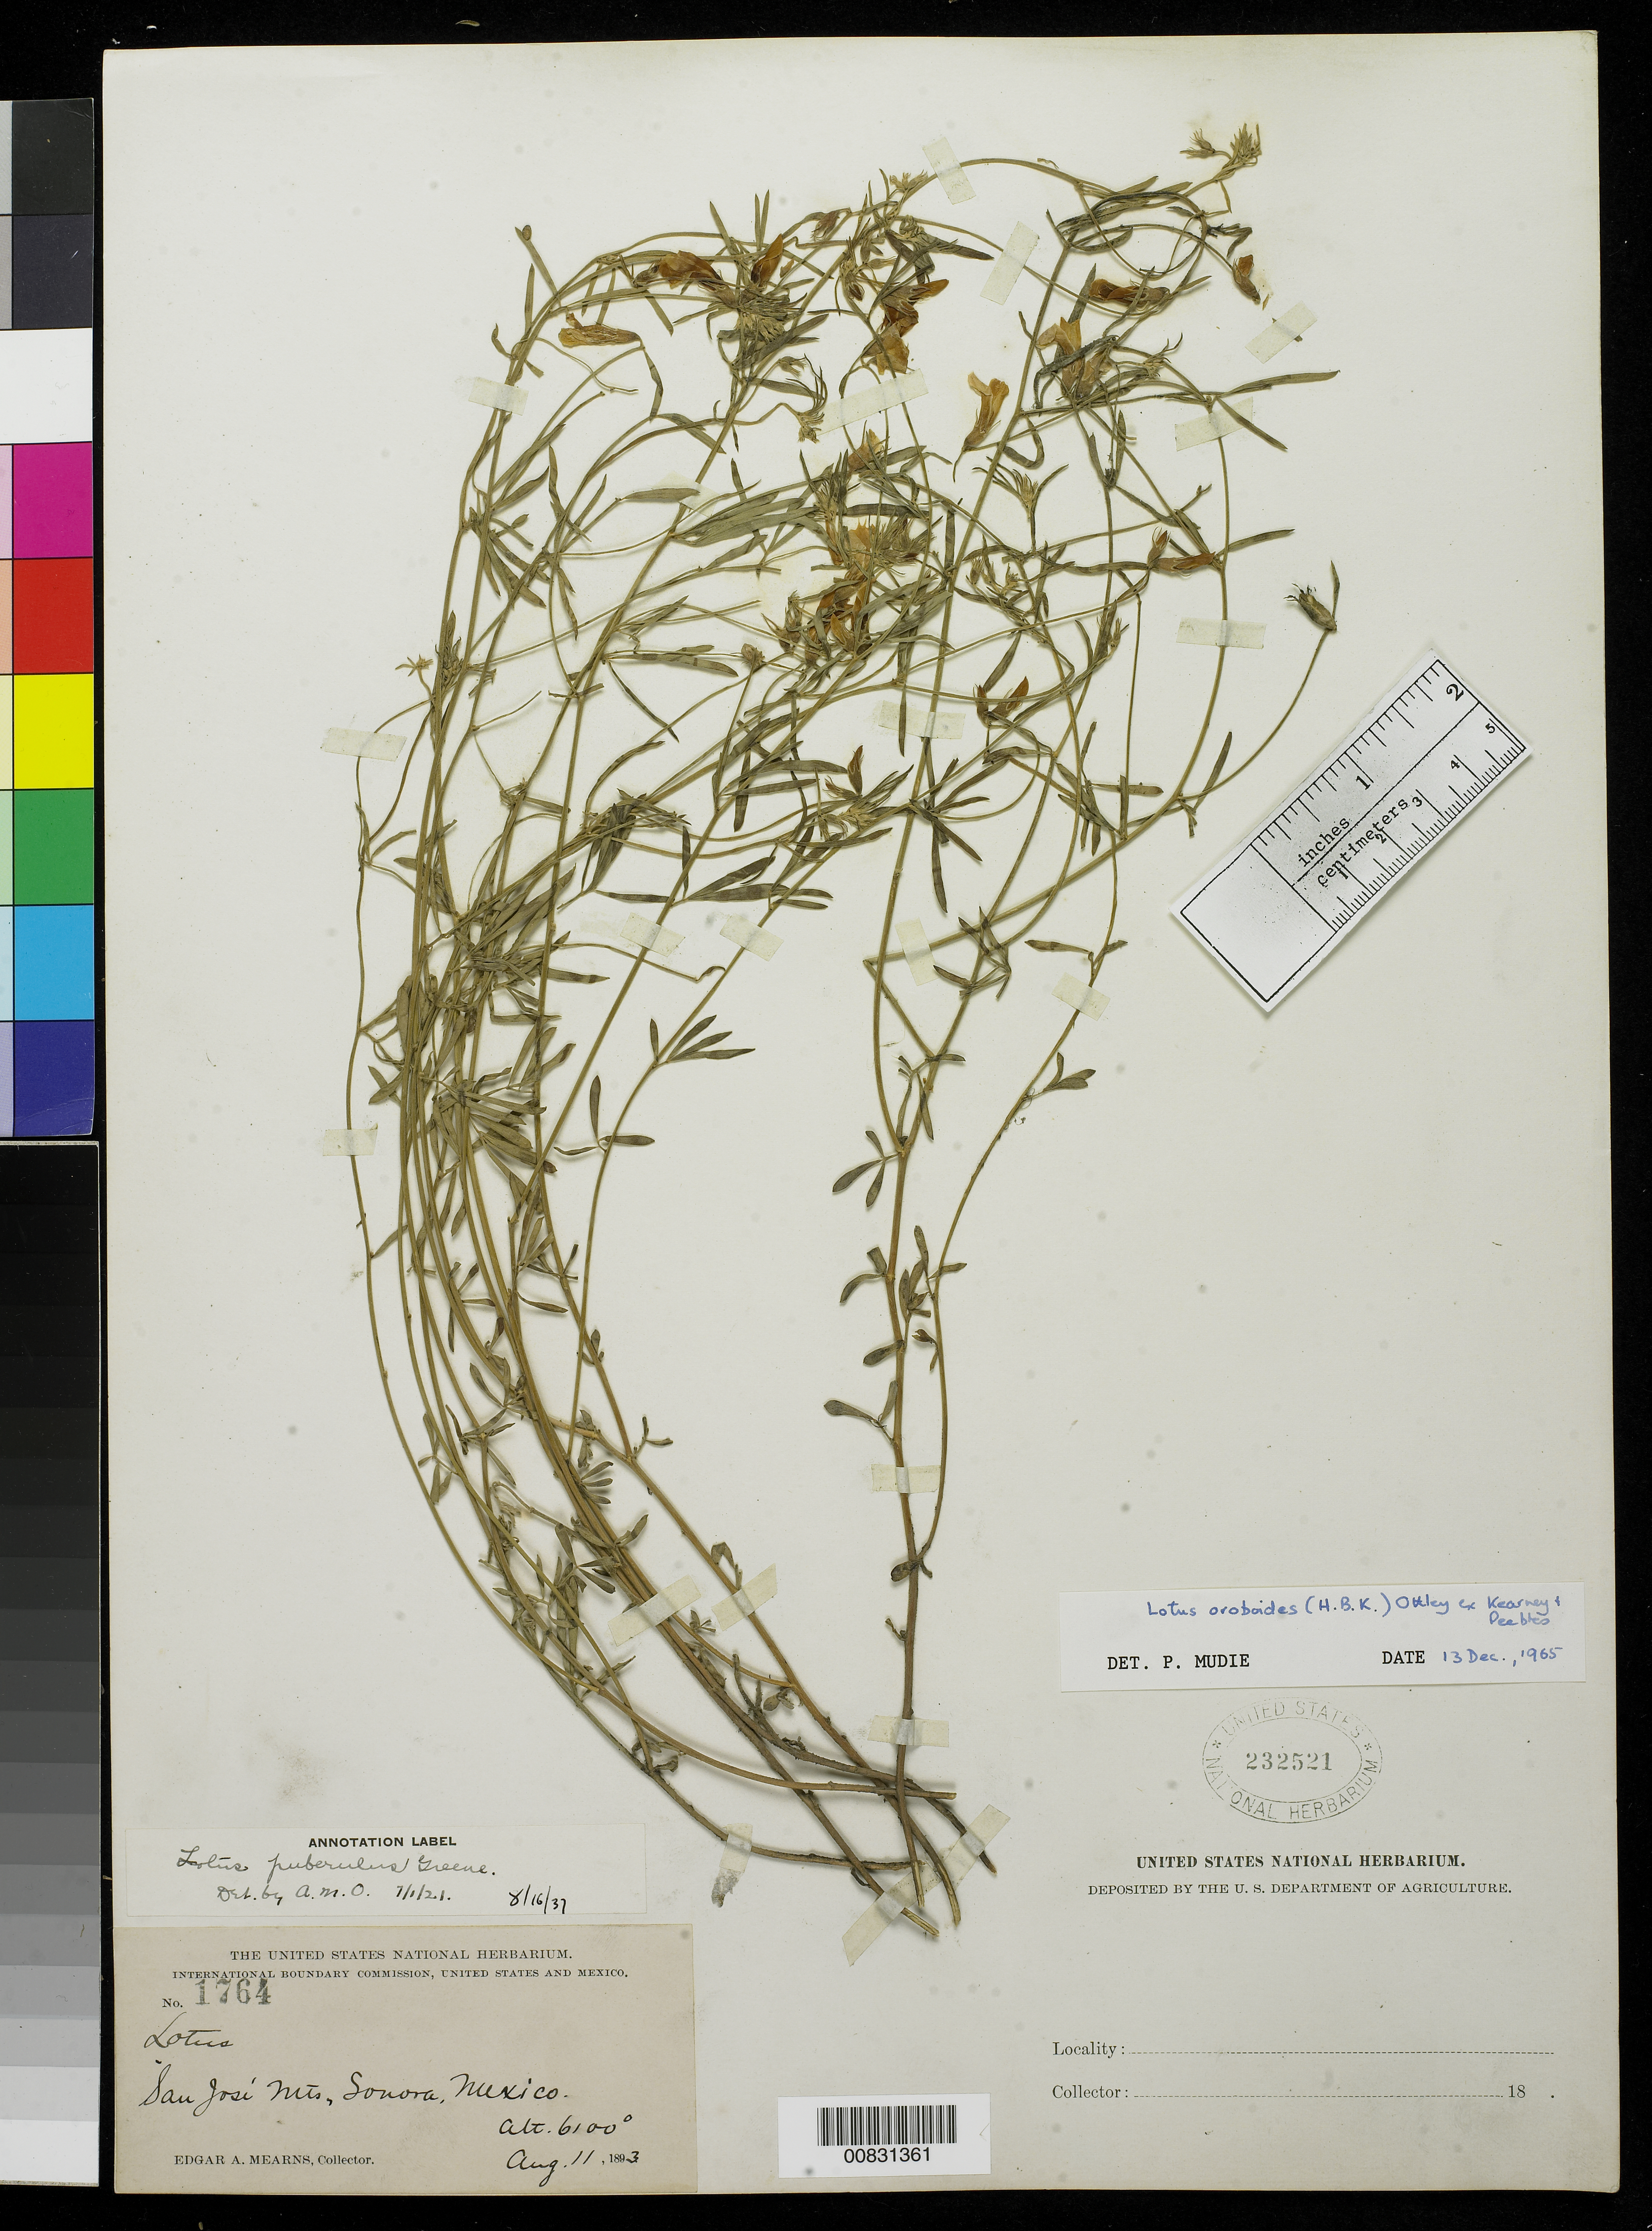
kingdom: Plantae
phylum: Tracheophyta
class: Magnoliopsida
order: Fabales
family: Fabaceae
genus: Ottleya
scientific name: Ottleya oroboides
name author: (Kunth) D.D. Sokoloff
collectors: E. A. Mearns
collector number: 1764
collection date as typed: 11 Aug 1893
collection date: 1893-08-11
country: Mexico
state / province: Sonora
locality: San José Mts., Sonora.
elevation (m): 1859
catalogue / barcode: US 232521